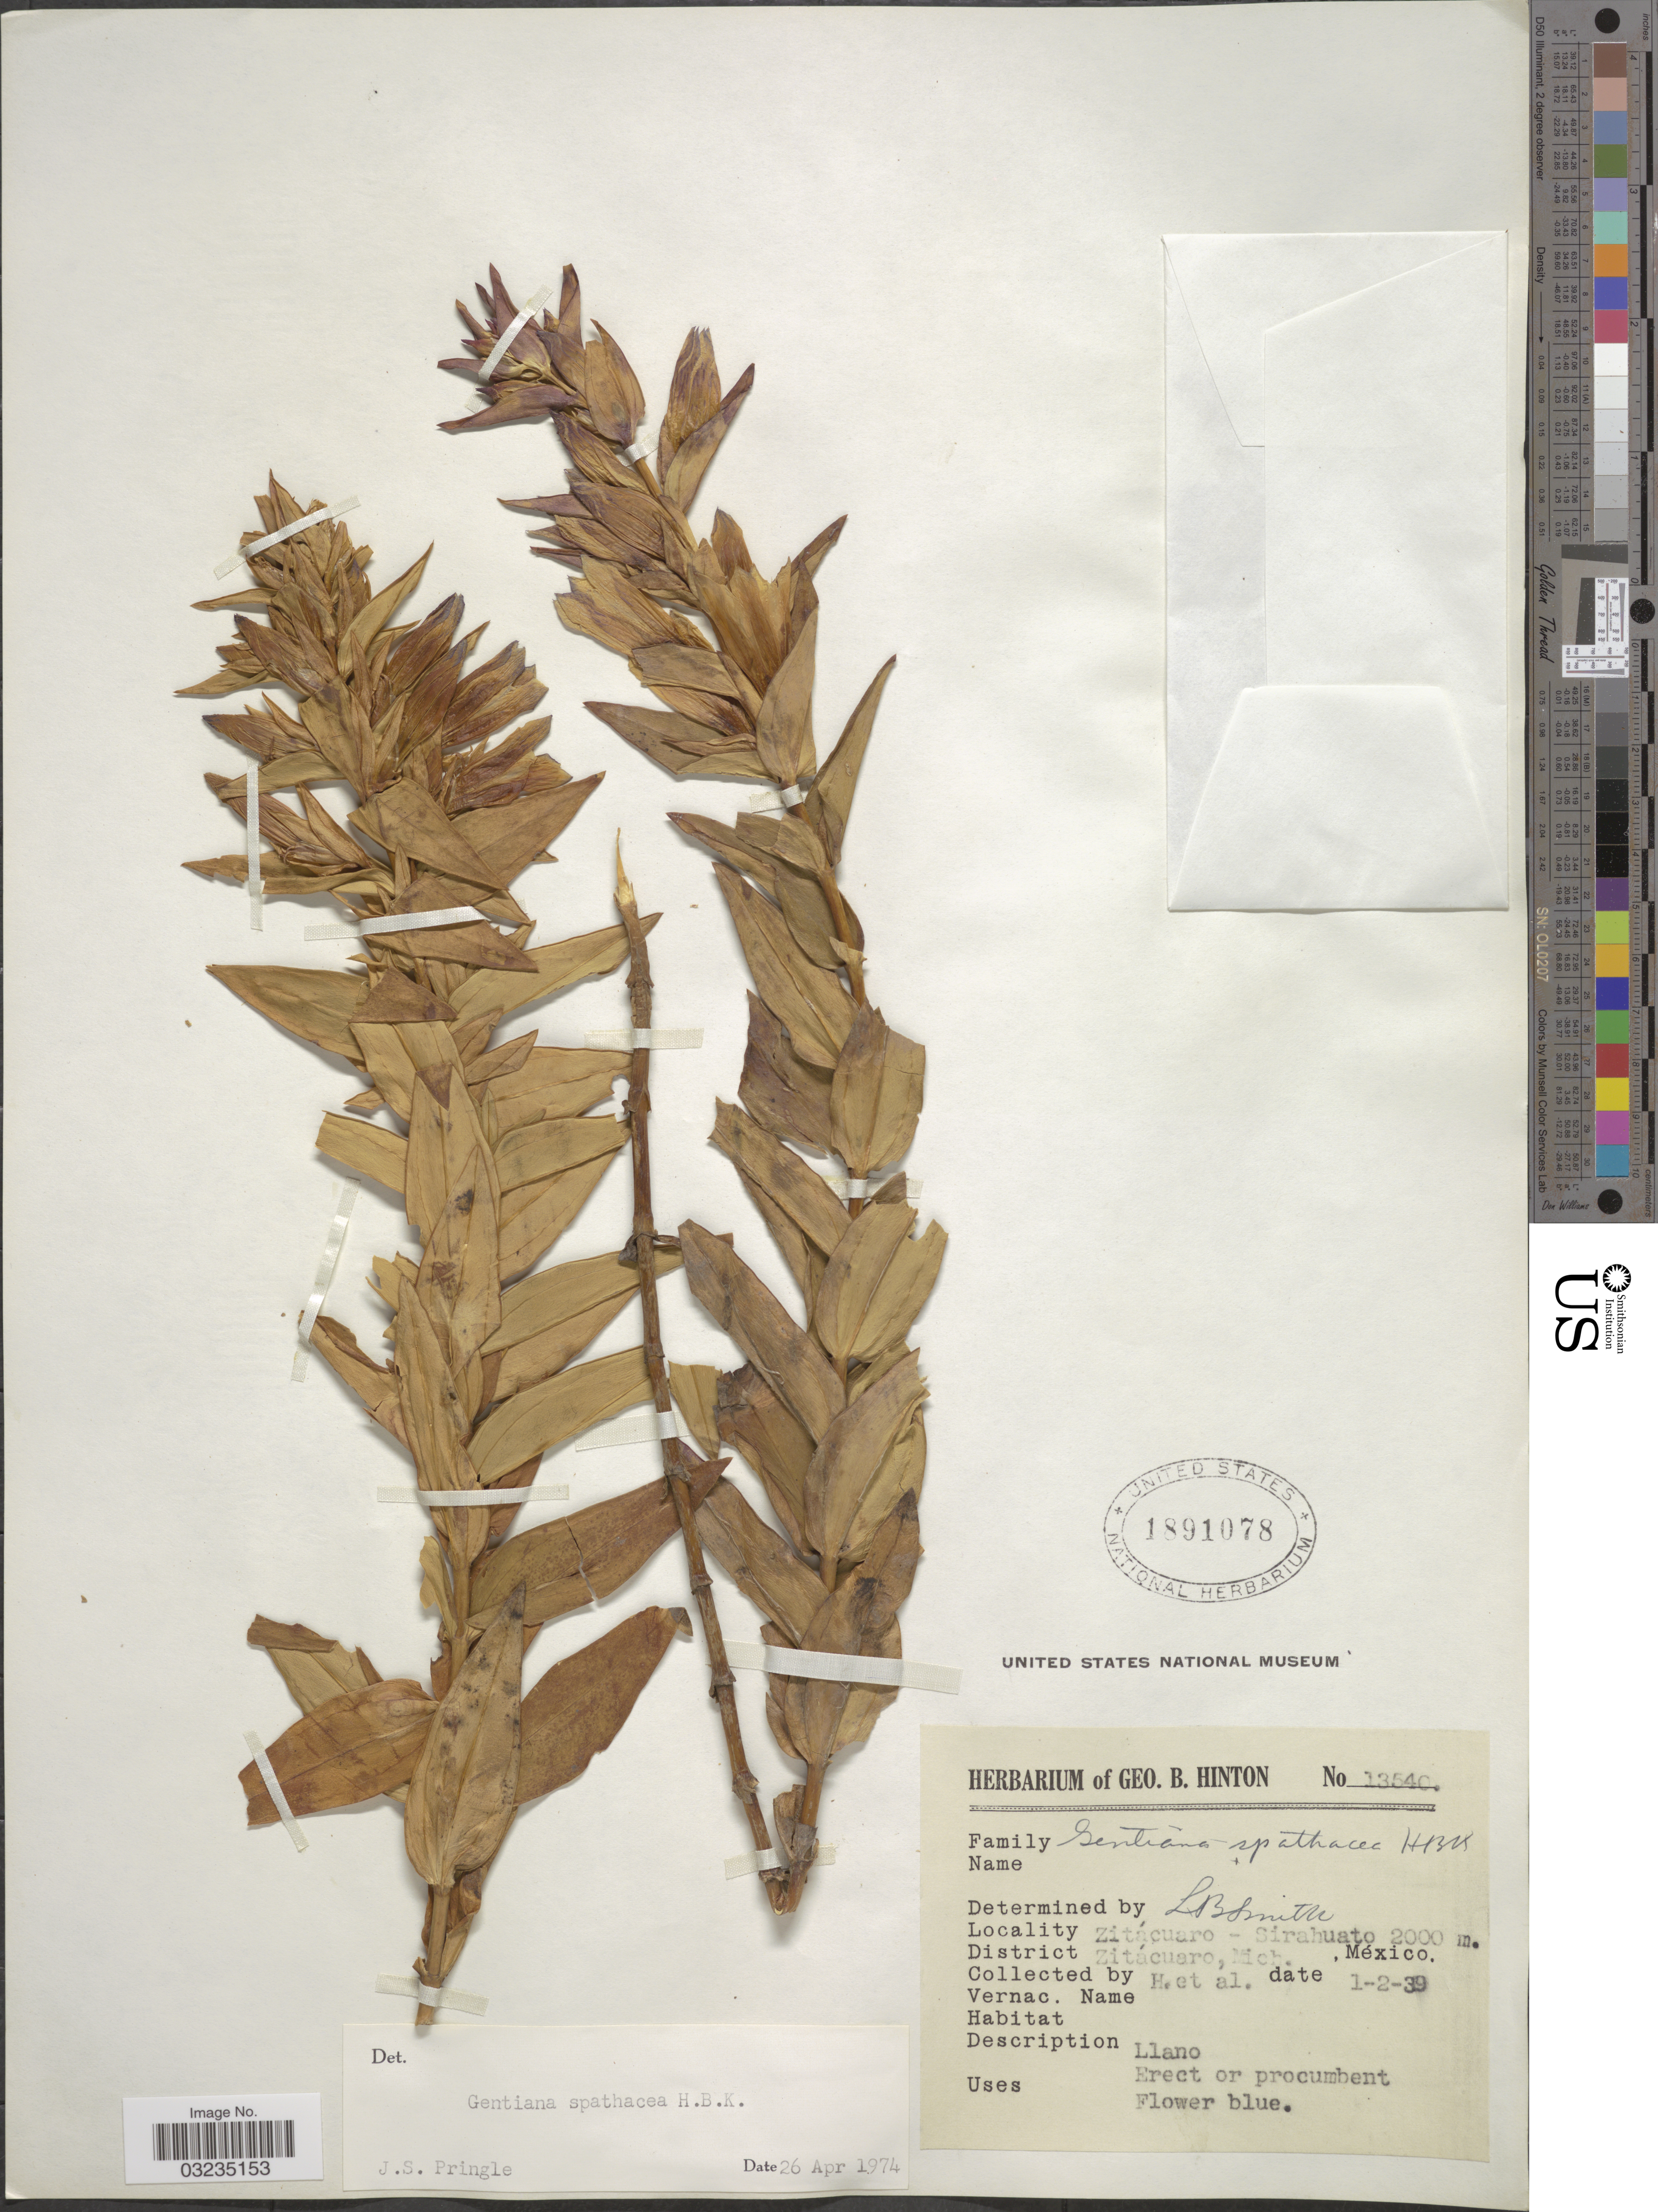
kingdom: Plantae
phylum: Tracheophyta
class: Magnoliopsida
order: Gentianales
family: Gentianaceae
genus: Gentiana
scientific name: Gentiana spathacea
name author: Kunth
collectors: G. B. Hinton & et al.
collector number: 1354C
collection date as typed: Transcribed d/m/y: 1/2/39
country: Mexico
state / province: Michoacán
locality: Zitácuaro - Sirahuato. District Zitácuaro, Mich.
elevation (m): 2000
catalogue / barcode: US 1891078